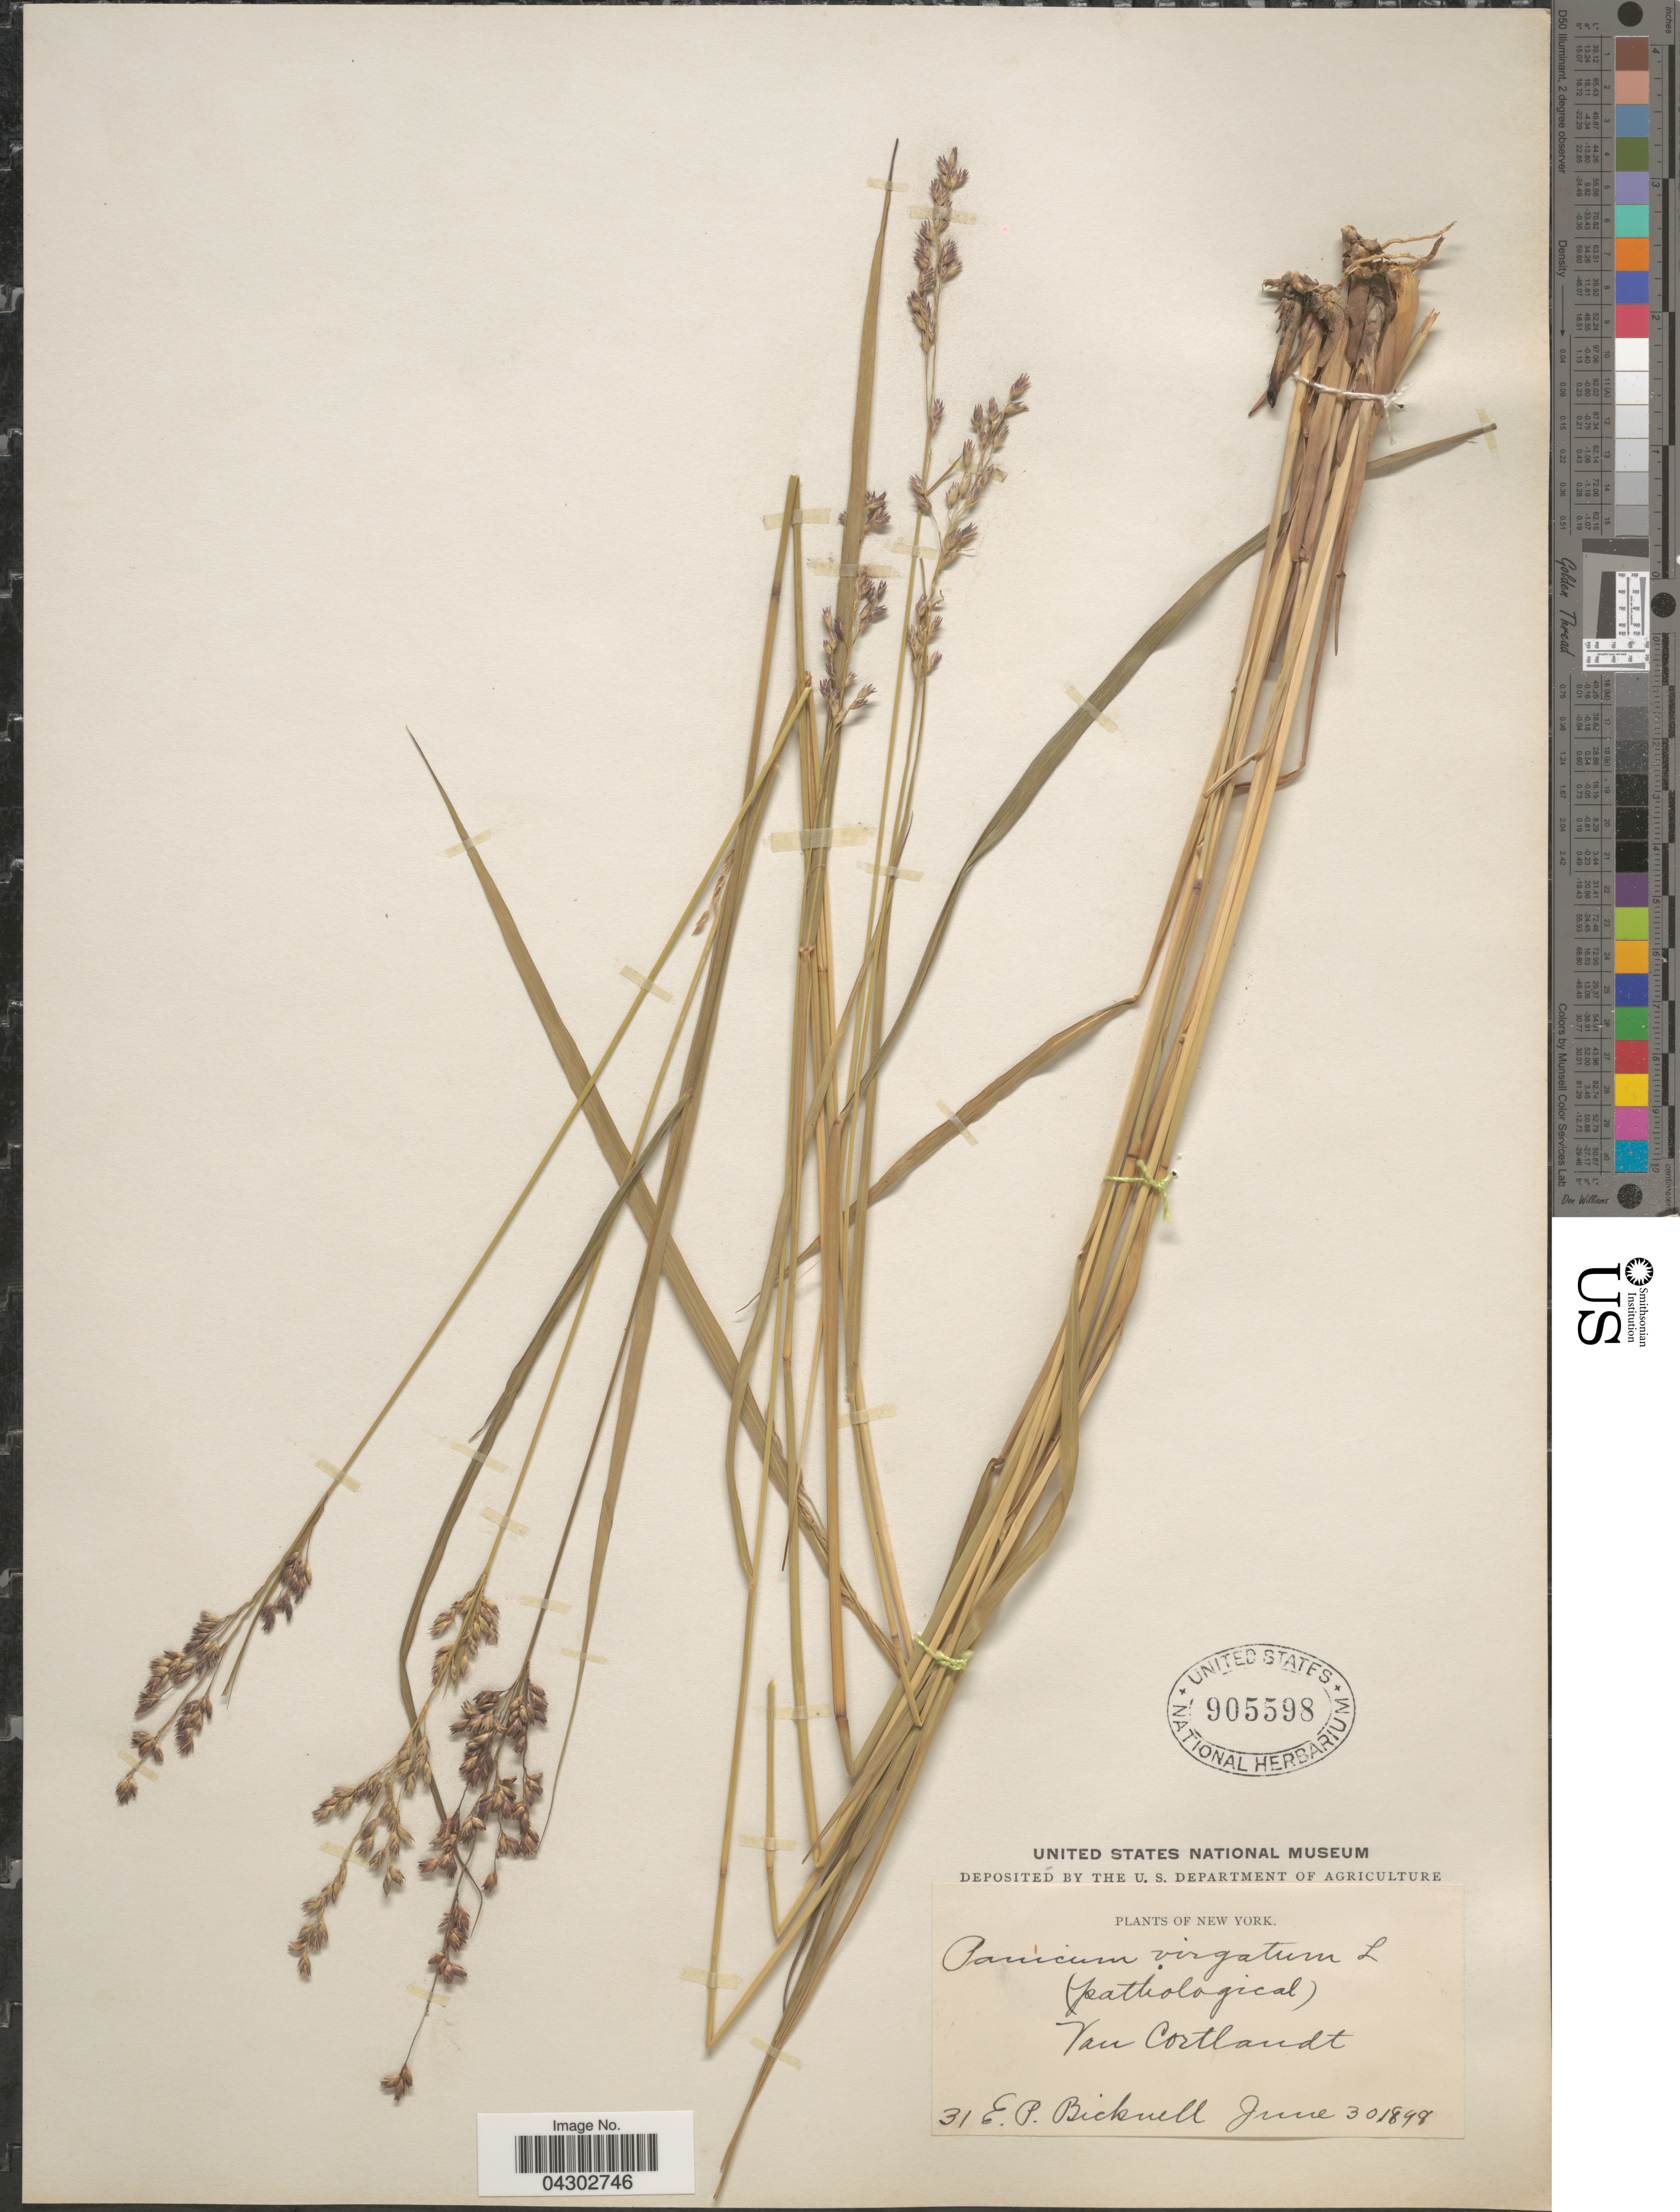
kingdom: Plantae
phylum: Tracheophyta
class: Liliopsida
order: Poales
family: Poaceae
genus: Panicum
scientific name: Panicum virgatum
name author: L.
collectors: E. P. Bicknell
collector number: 31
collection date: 1898-06-30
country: United States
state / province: New York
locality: Van Cortlandt.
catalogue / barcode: US 905598